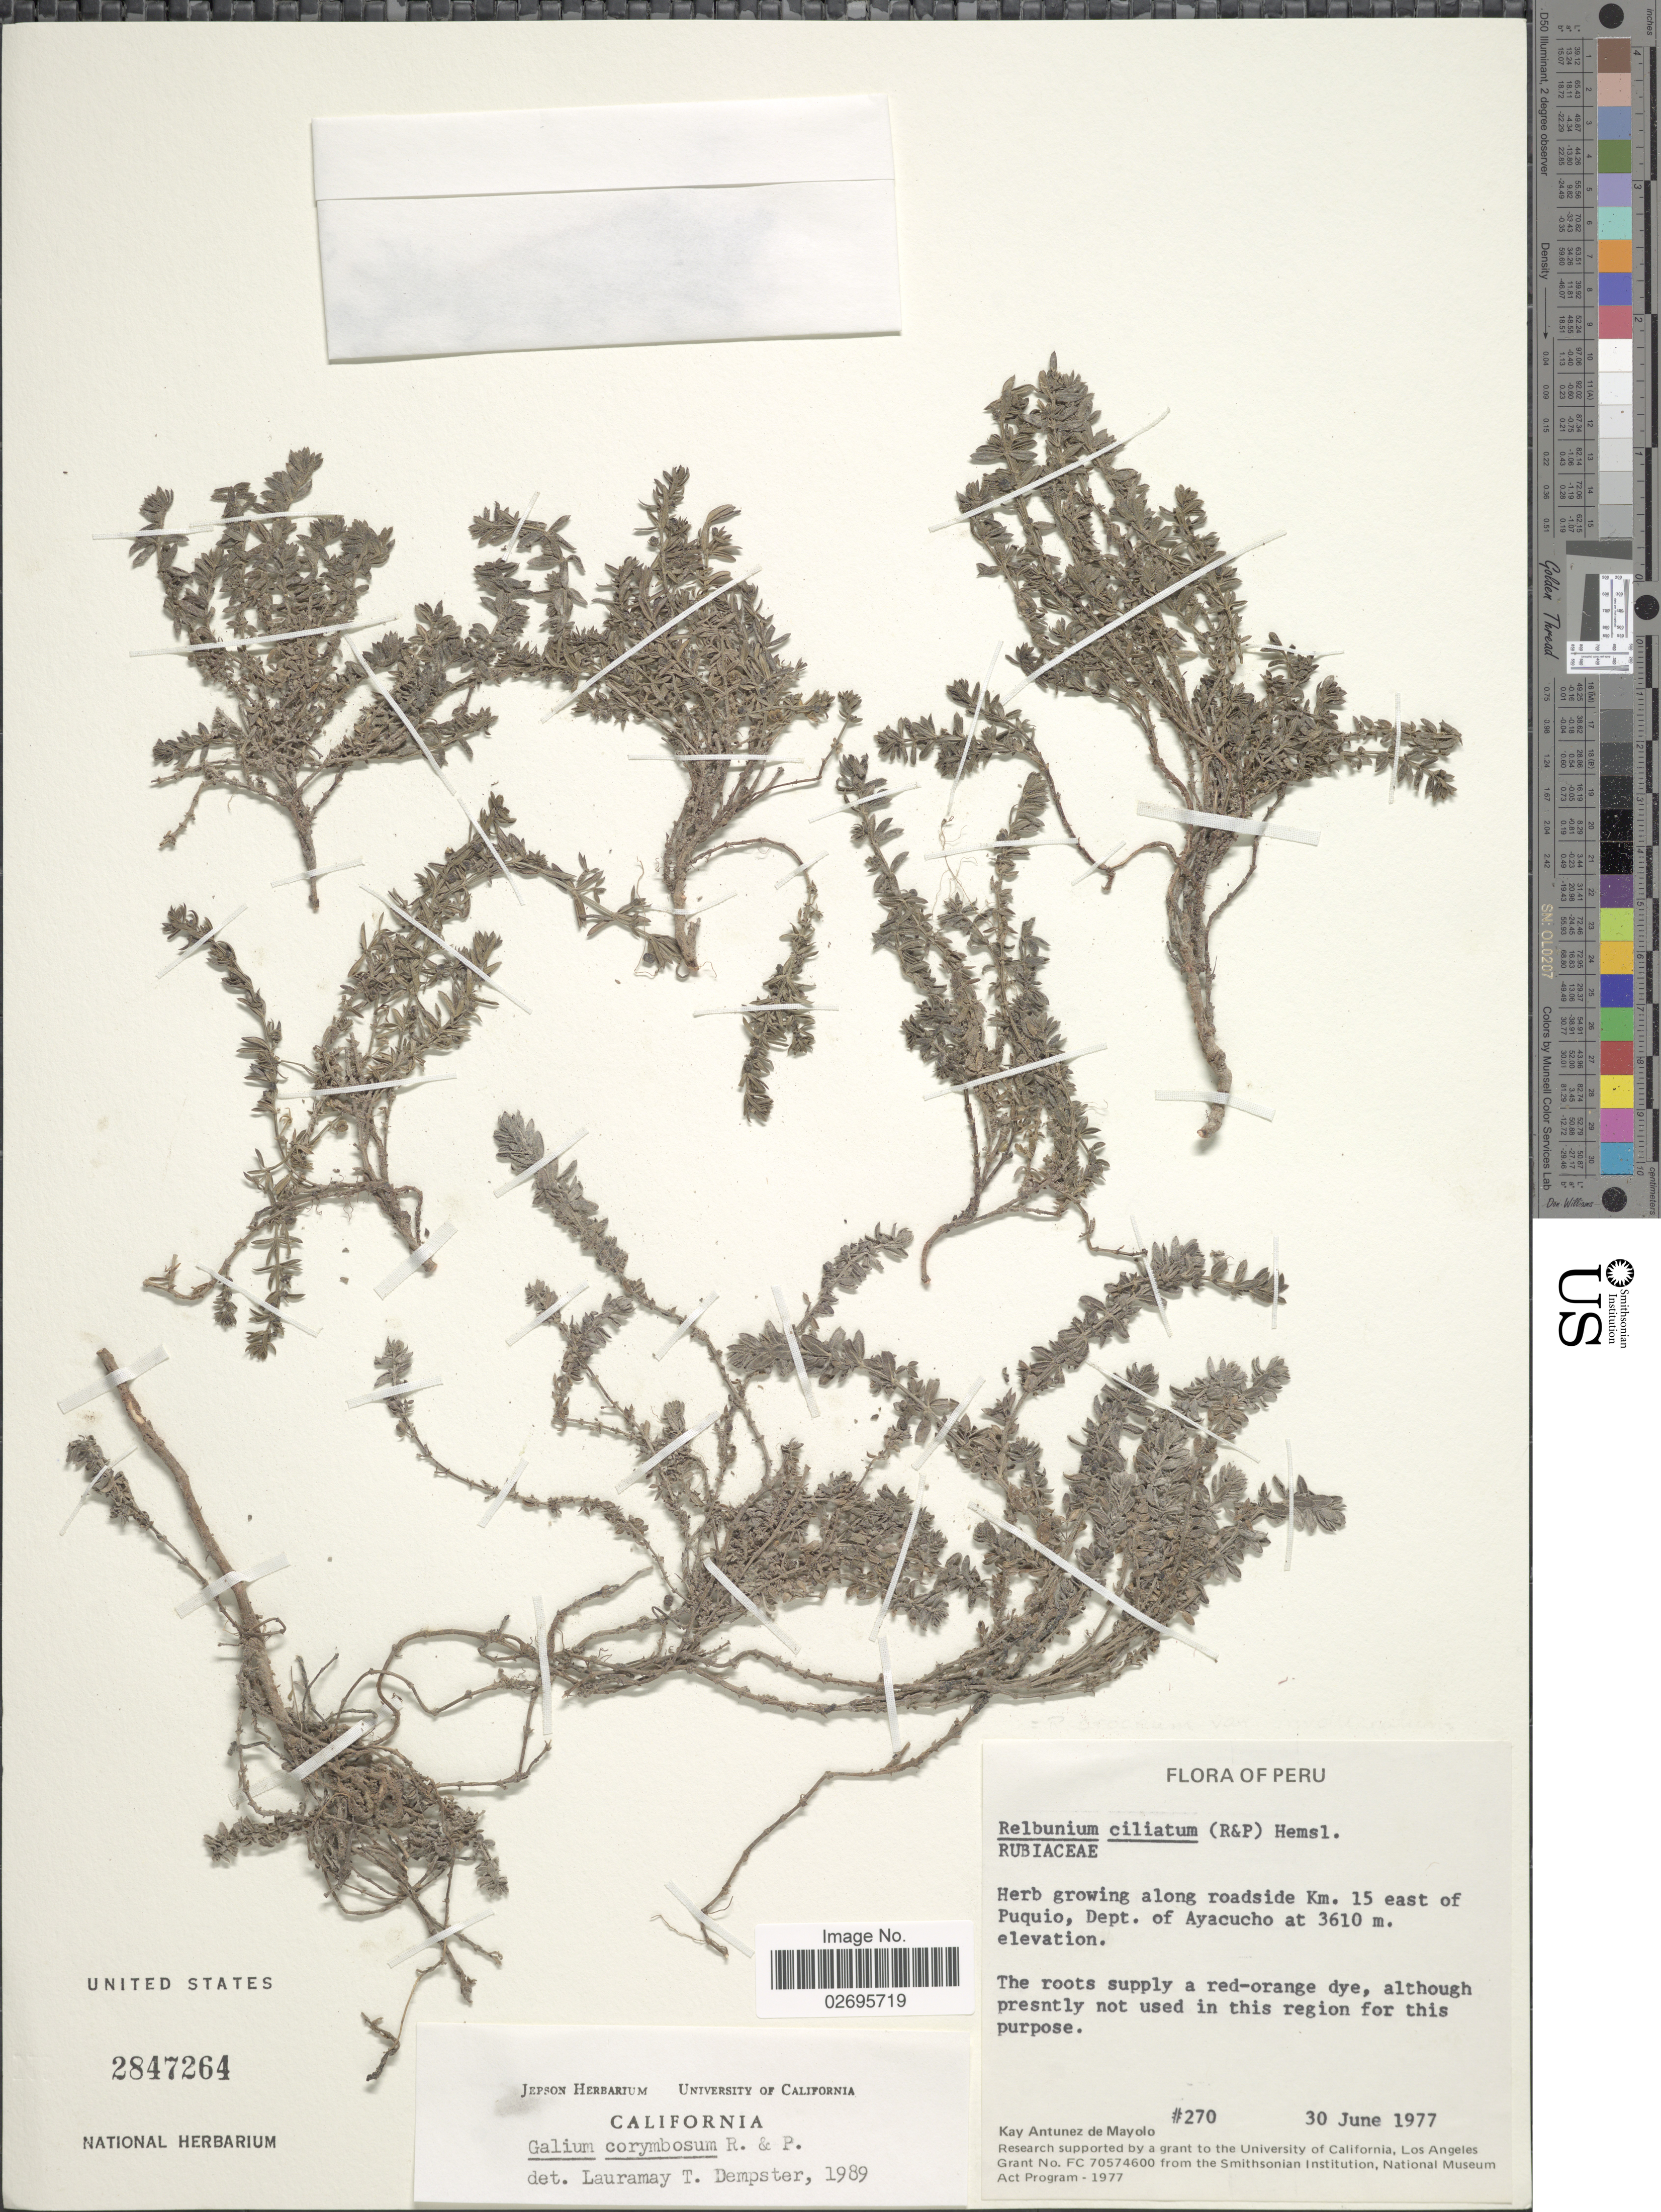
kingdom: Plantae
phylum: Tracheophyta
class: Magnoliopsida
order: Gentianales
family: Rubiaceae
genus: Galium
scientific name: Galium corymbosum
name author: Ruiz & Pav.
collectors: K. Antunez de Mayolo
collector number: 270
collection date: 1977-06-30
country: Peru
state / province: Ayacucho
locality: Along road Km. 15 east of Puquio, Dept. of Ayacucho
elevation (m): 3610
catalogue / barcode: US 2847264